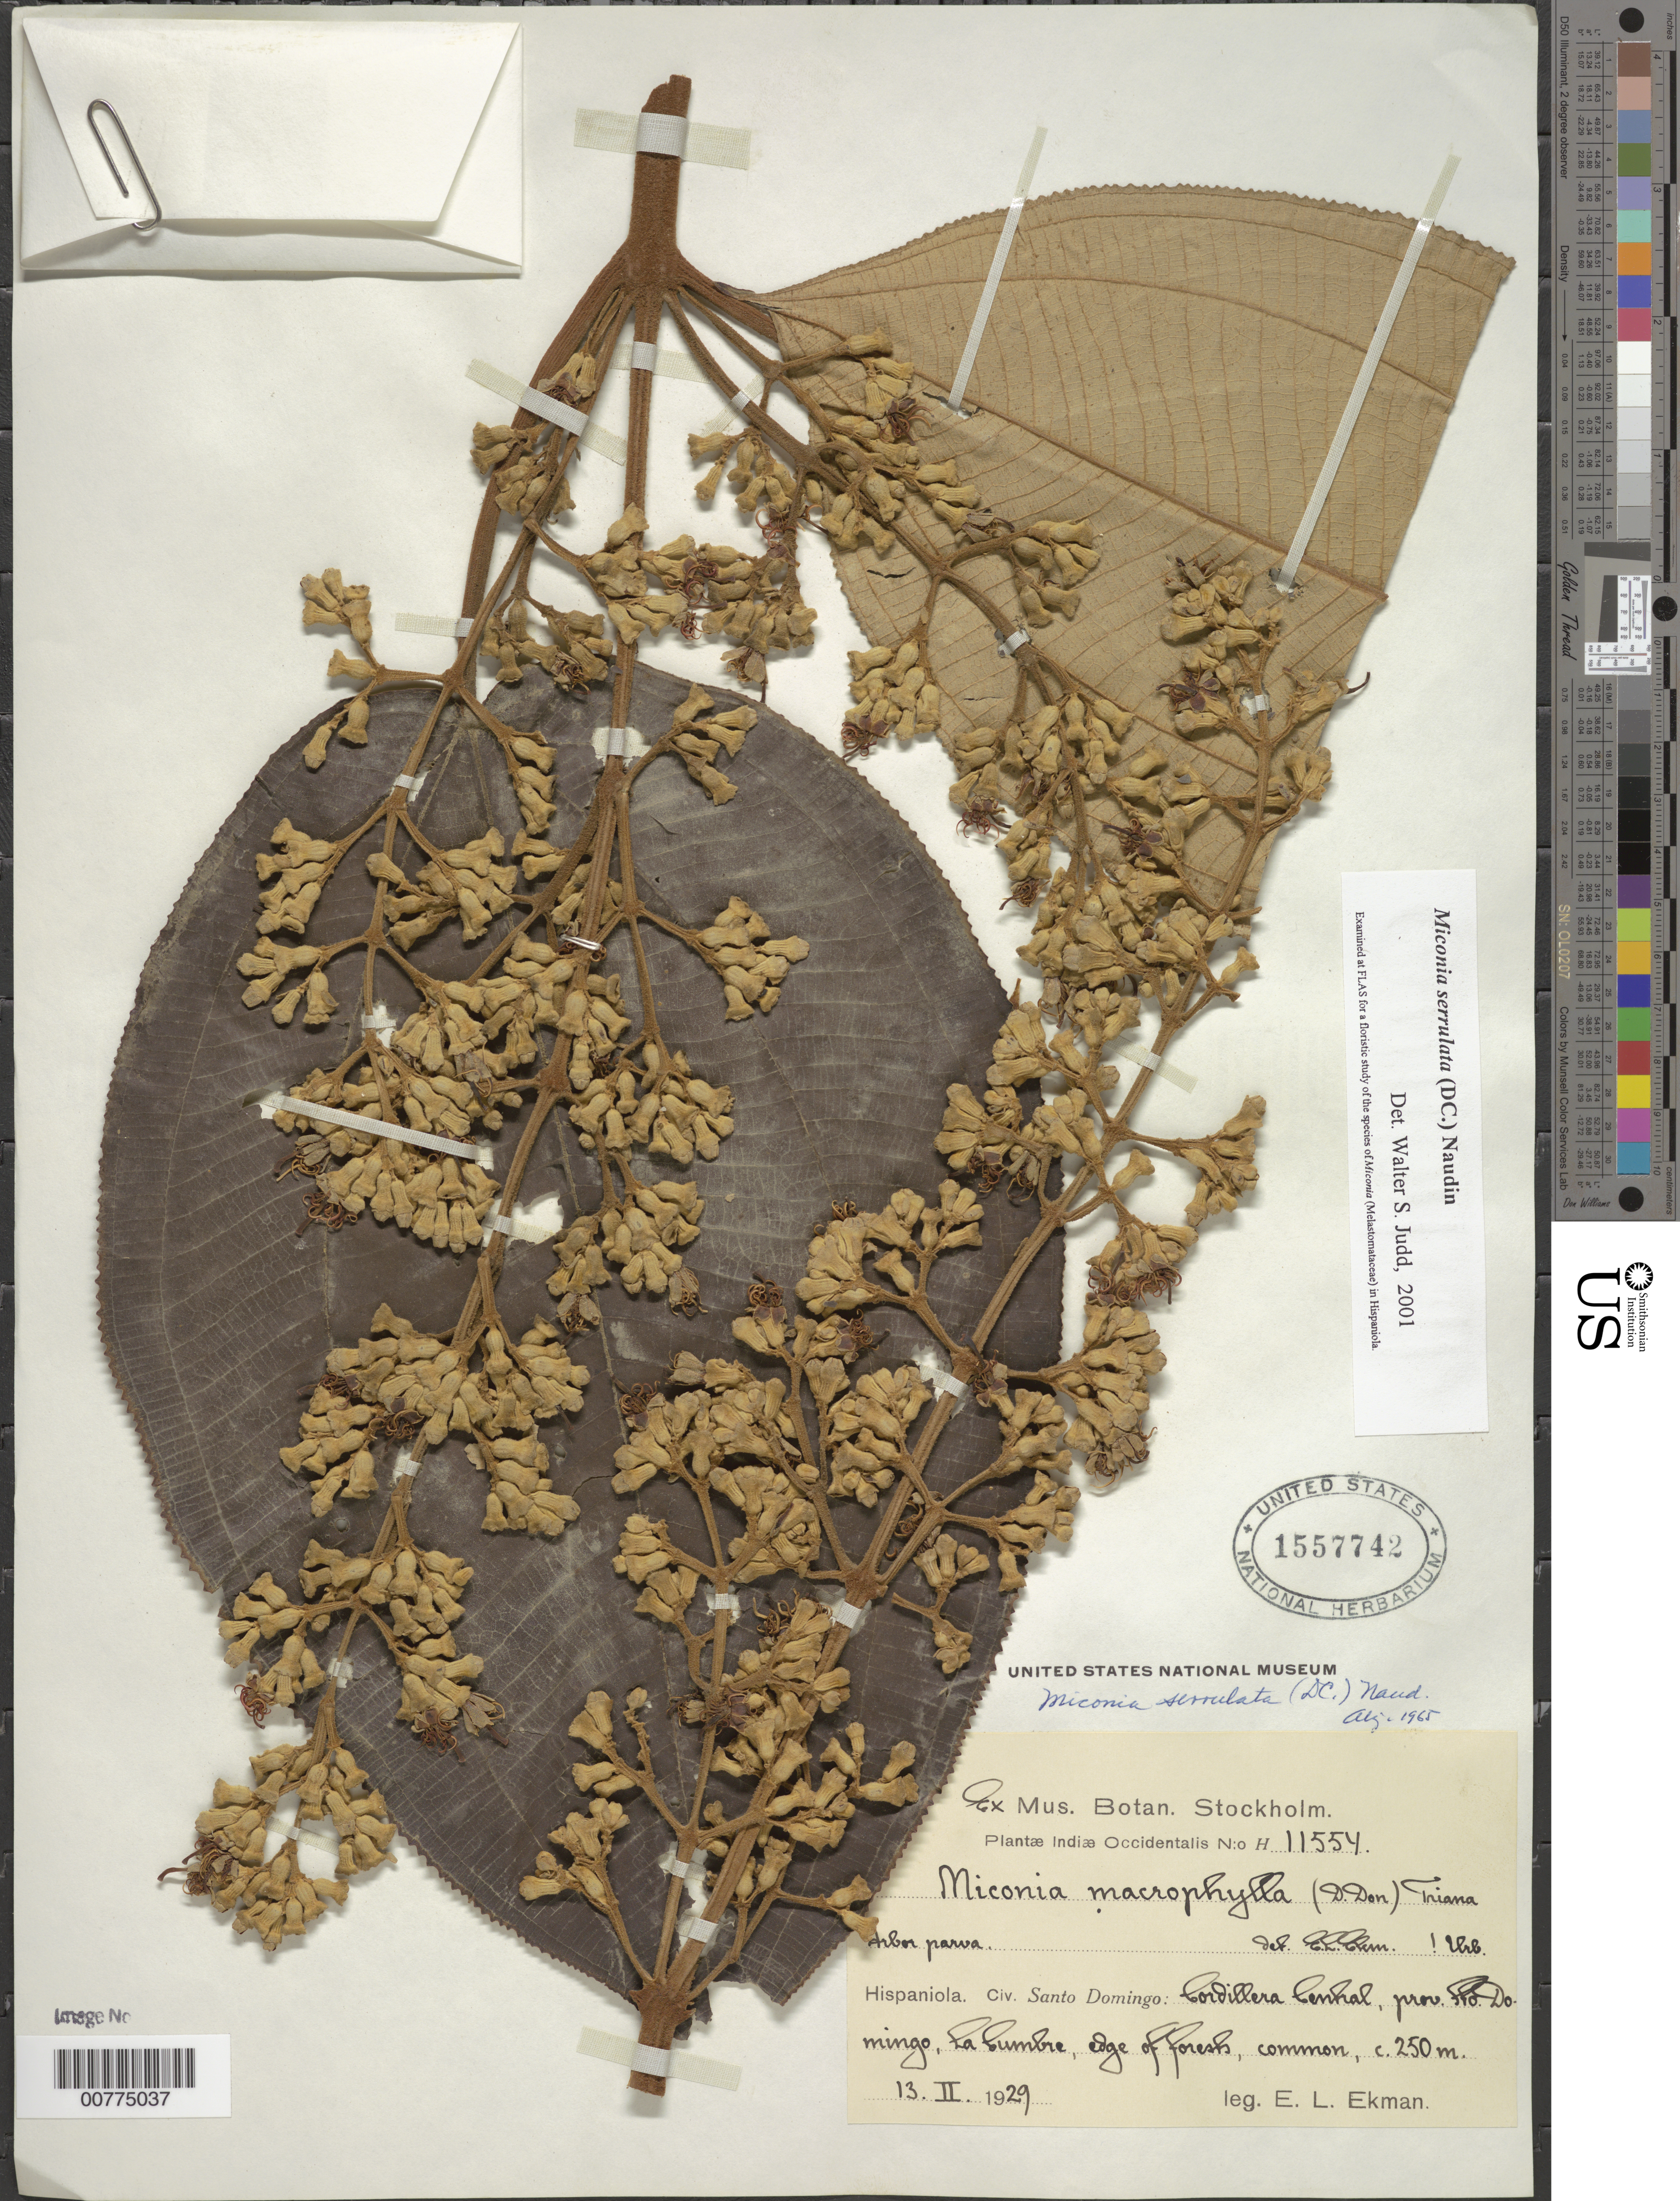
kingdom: Plantae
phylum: Tracheophyta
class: Magnoliopsida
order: Myrtales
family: Melastomataceae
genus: Miconia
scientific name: Miconia serrulata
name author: (DC.) Naudin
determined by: Judd, Walter S.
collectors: E. L. Ekman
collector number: H 11554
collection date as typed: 13 Feb 1929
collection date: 1929-02-13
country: Dominican Republic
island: Hispaniola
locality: Province of Santo Domingo, Cordillera Central, La Cumbre.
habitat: Edge of forest.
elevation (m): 250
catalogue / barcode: US 1557742